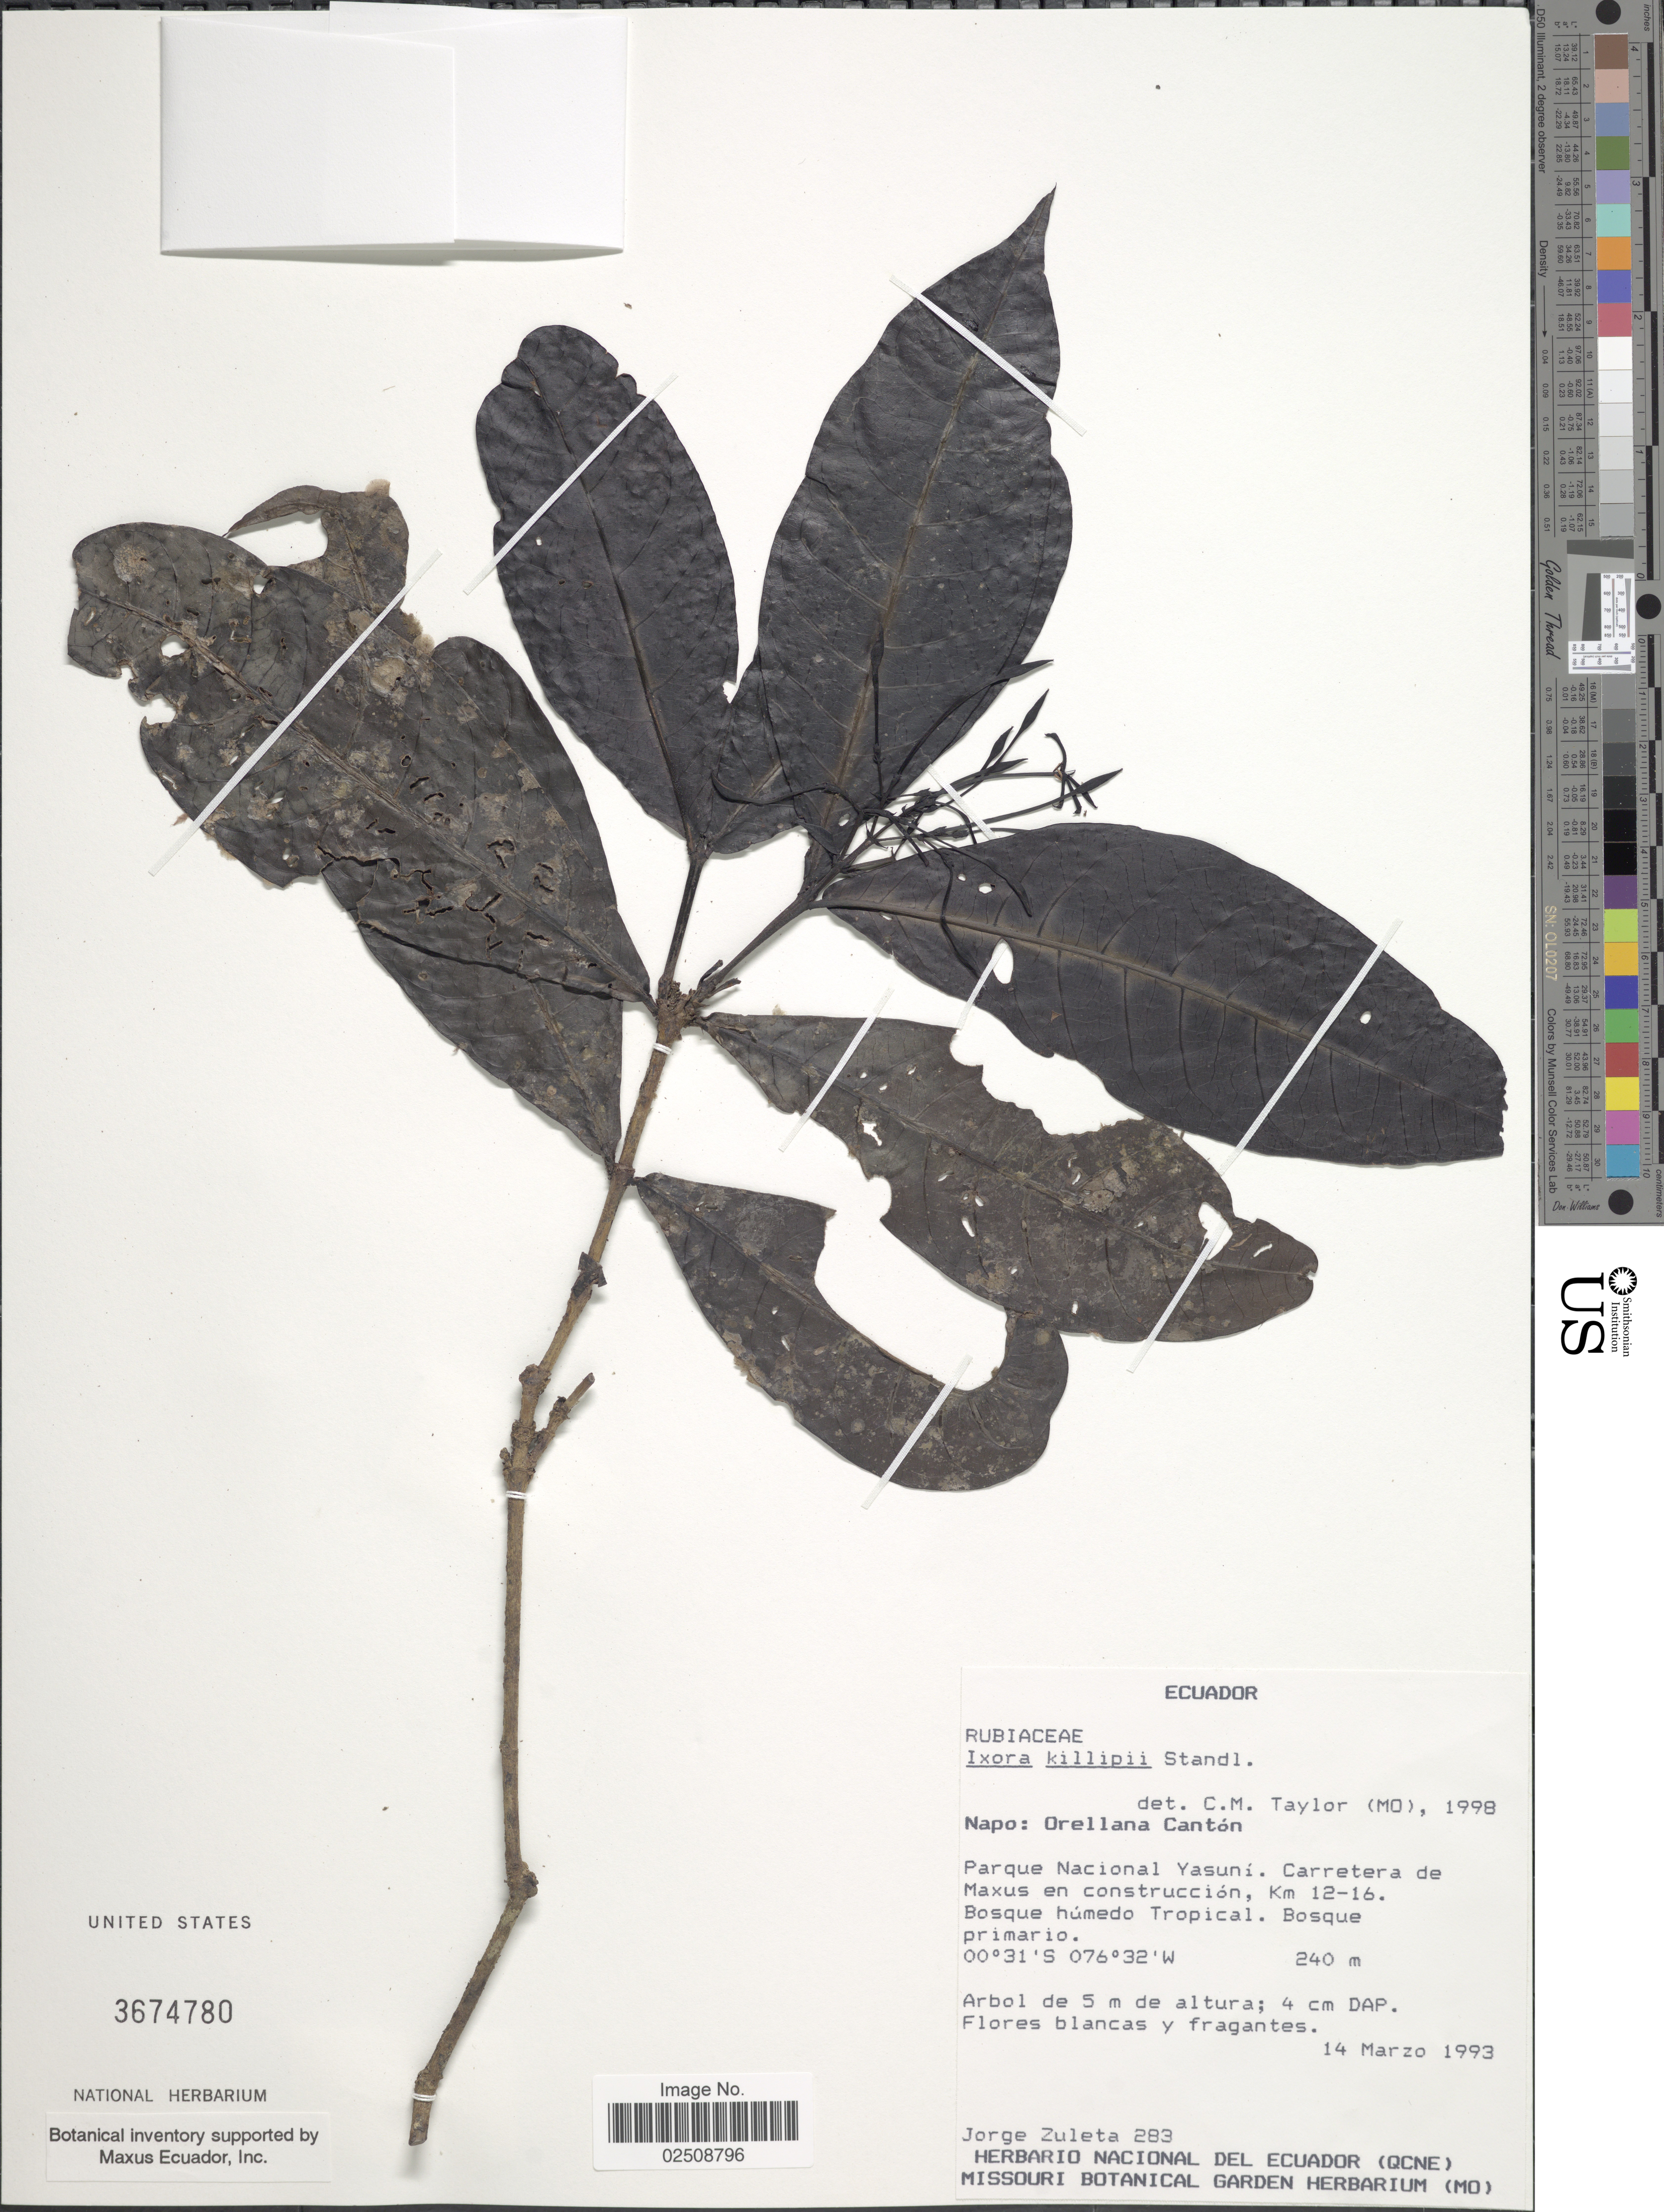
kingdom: Plantae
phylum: Tracheophyta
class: Magnoliopsida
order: Gentianales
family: Rubiaceae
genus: Ixora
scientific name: Ixora killipii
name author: Standl.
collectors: J. Zuleta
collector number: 283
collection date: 1993-03-14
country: Ecuador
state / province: Napo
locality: Napo: Orellana Canton. Parque Nacional Yasuni. Carretera de Maxus en construccion, Km 12-16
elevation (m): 240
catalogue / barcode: US 3674780